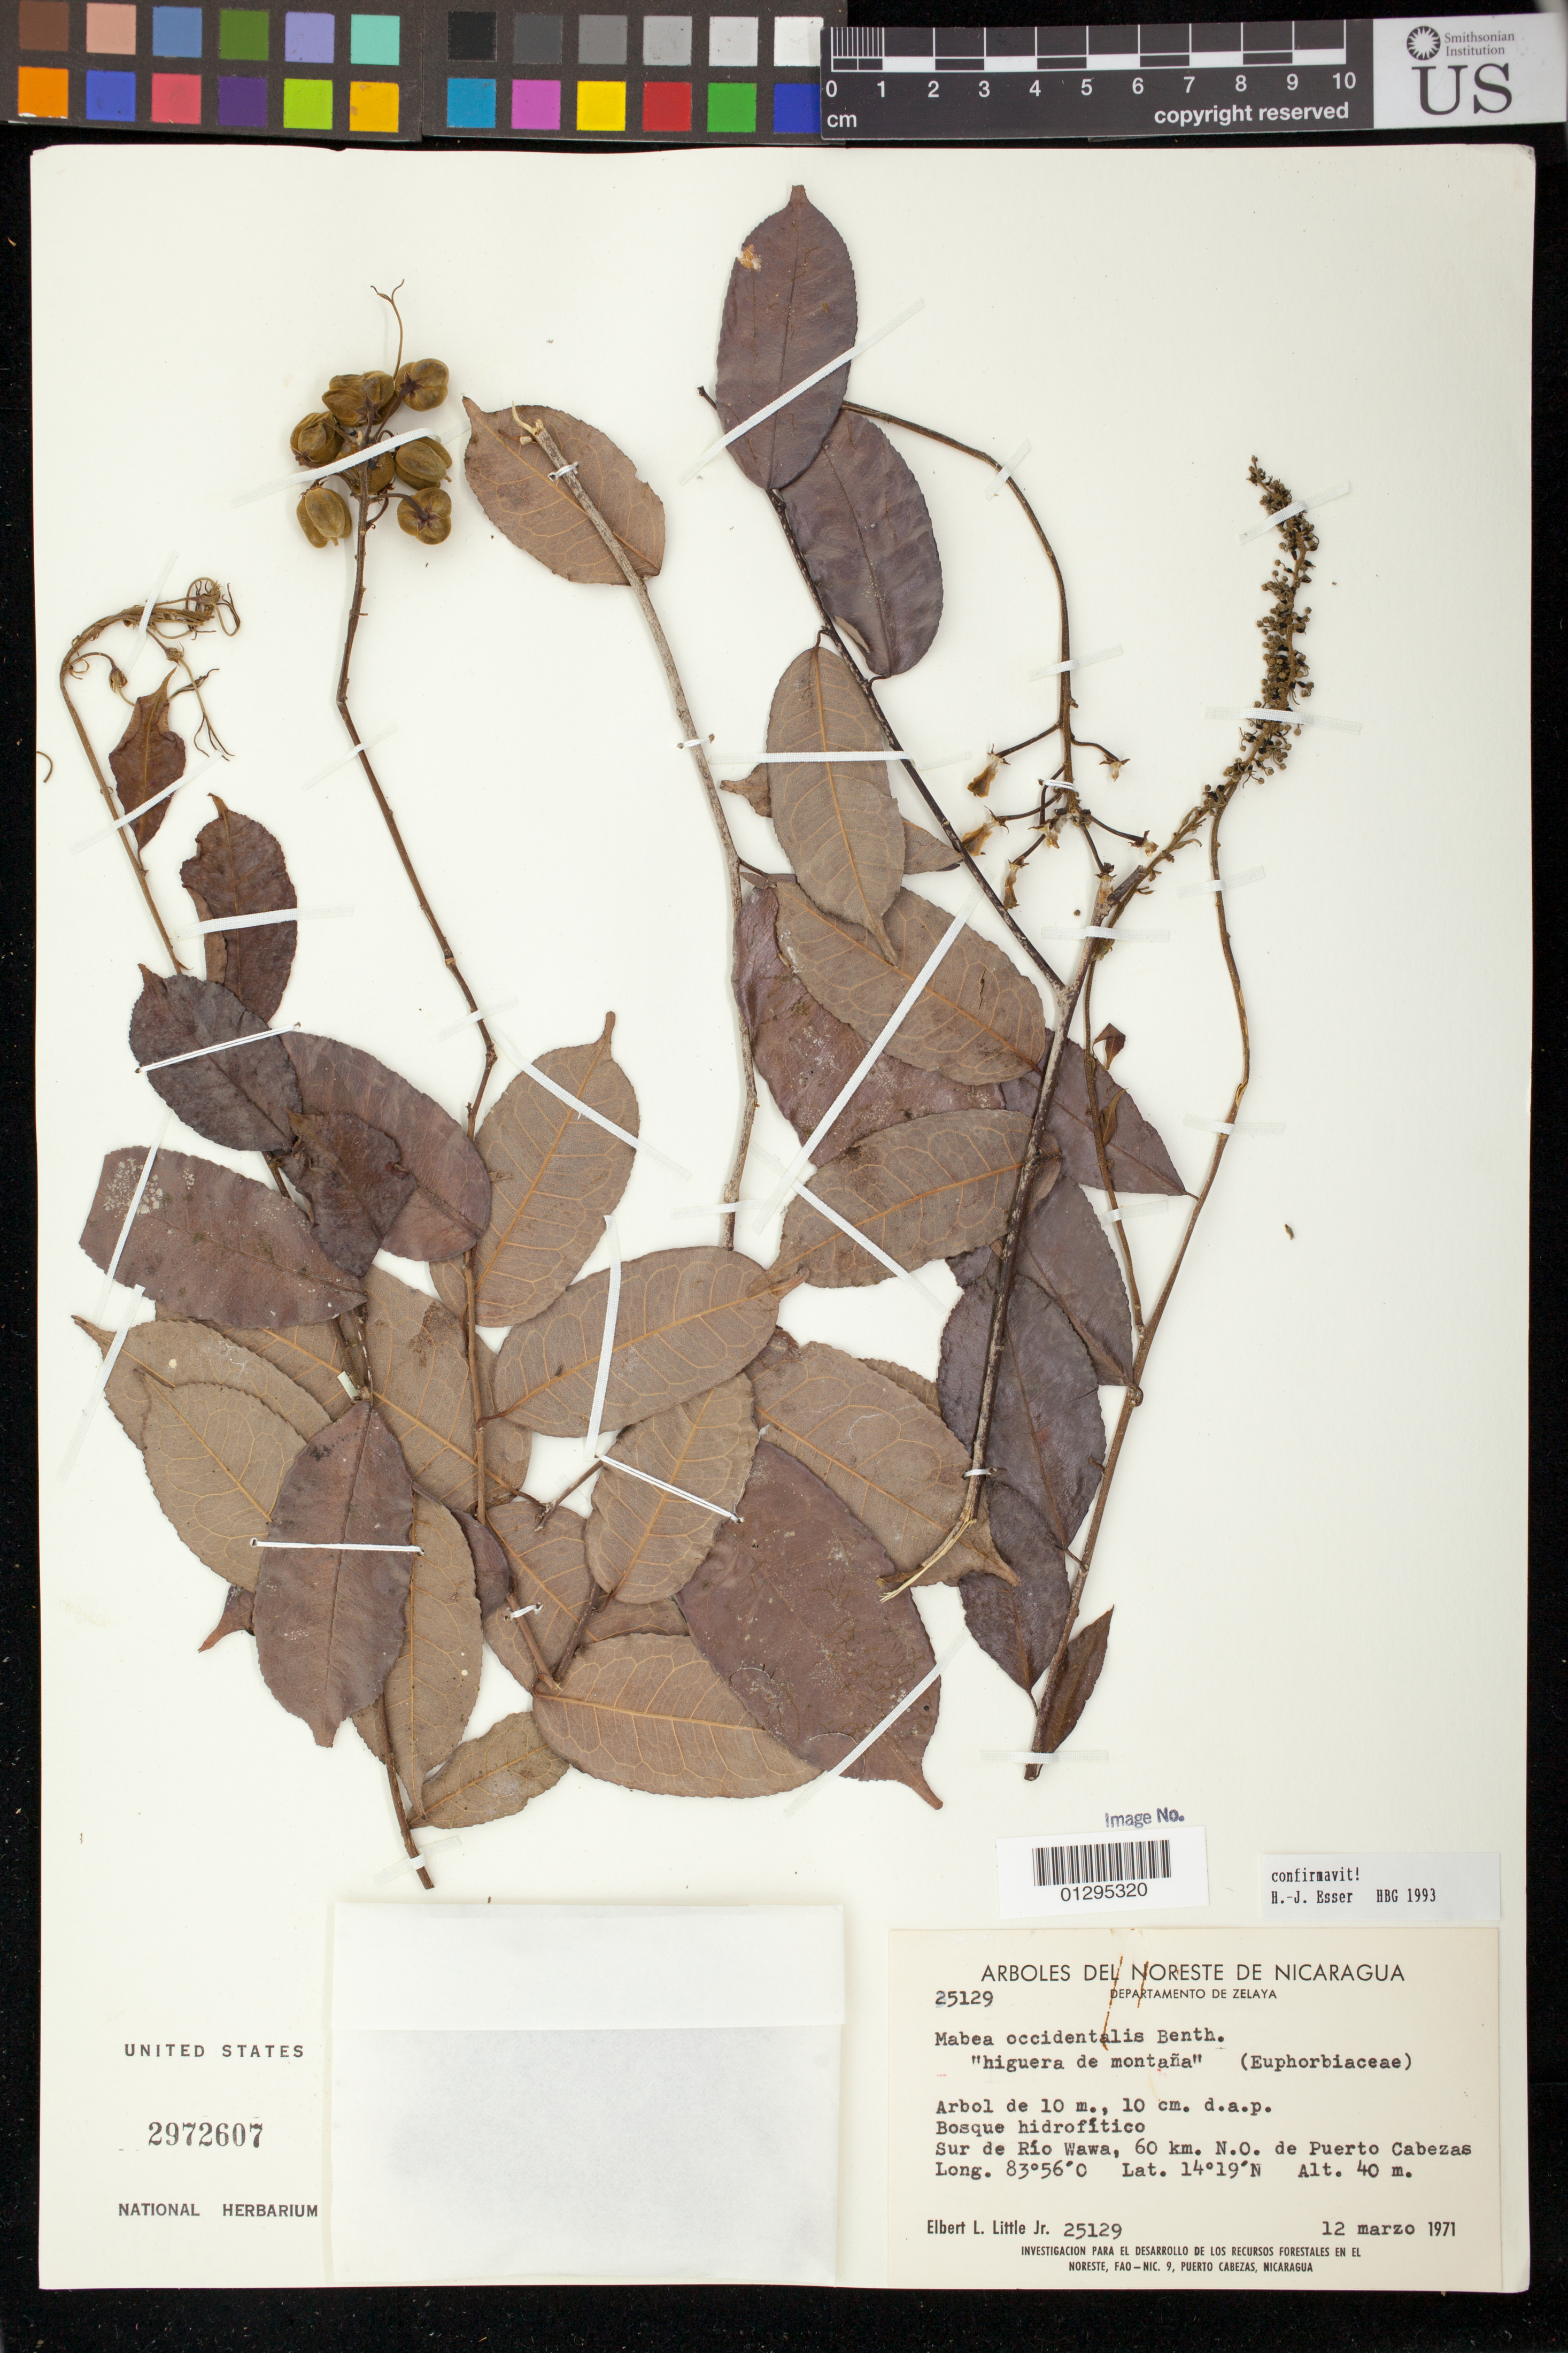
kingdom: Plantae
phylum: Tracheophyta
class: Magnoliopsida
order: Malpighiales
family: Euphorbiaceae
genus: Mabea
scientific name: Mabea occidentalis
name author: Benth.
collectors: E. L. Little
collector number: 25129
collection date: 1971-03-12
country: Nicaragua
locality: Sur de Rio Wawa, 60 km. N.O. de Puerto Cabezas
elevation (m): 40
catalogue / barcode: US 2972607